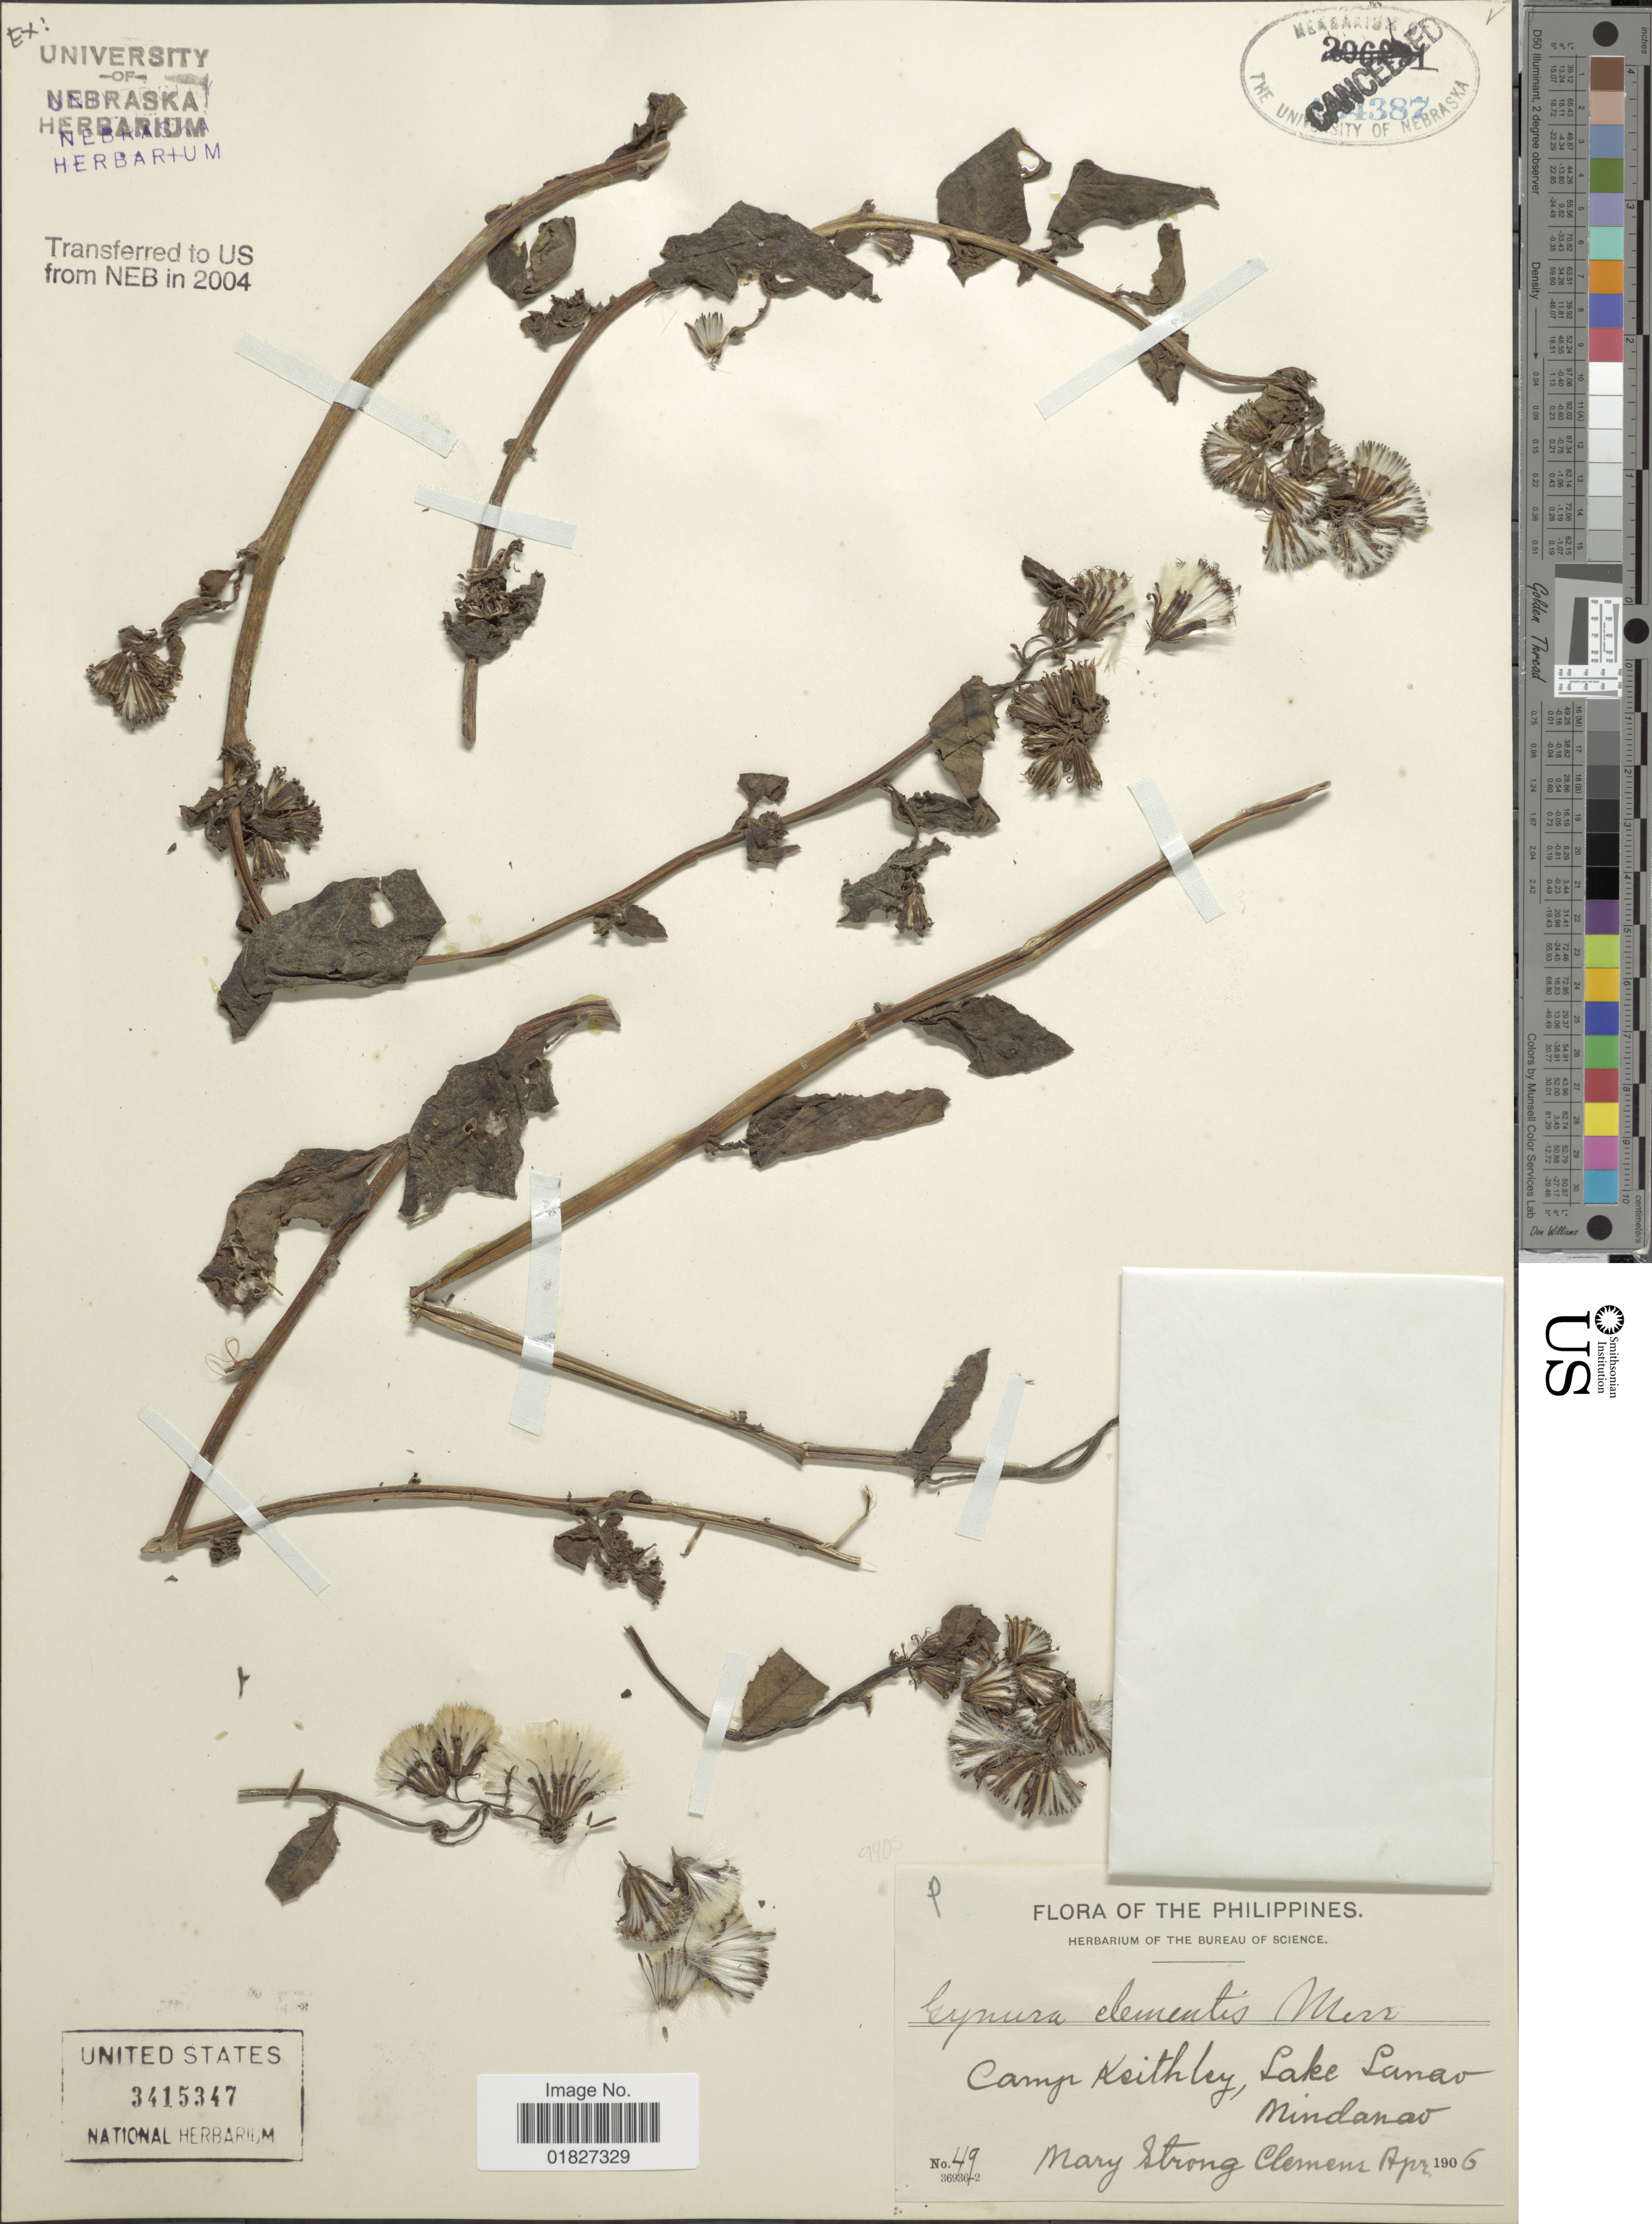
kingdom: Plantae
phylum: Tracheophyta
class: Magnoliopsida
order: Asterales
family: Asteraceae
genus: Gynura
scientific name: Gynura sp.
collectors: M. S. Clemens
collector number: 49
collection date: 1906-04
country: Philippines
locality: Camp Keithley, Lake Lanao, Mindanao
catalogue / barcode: US 3415347